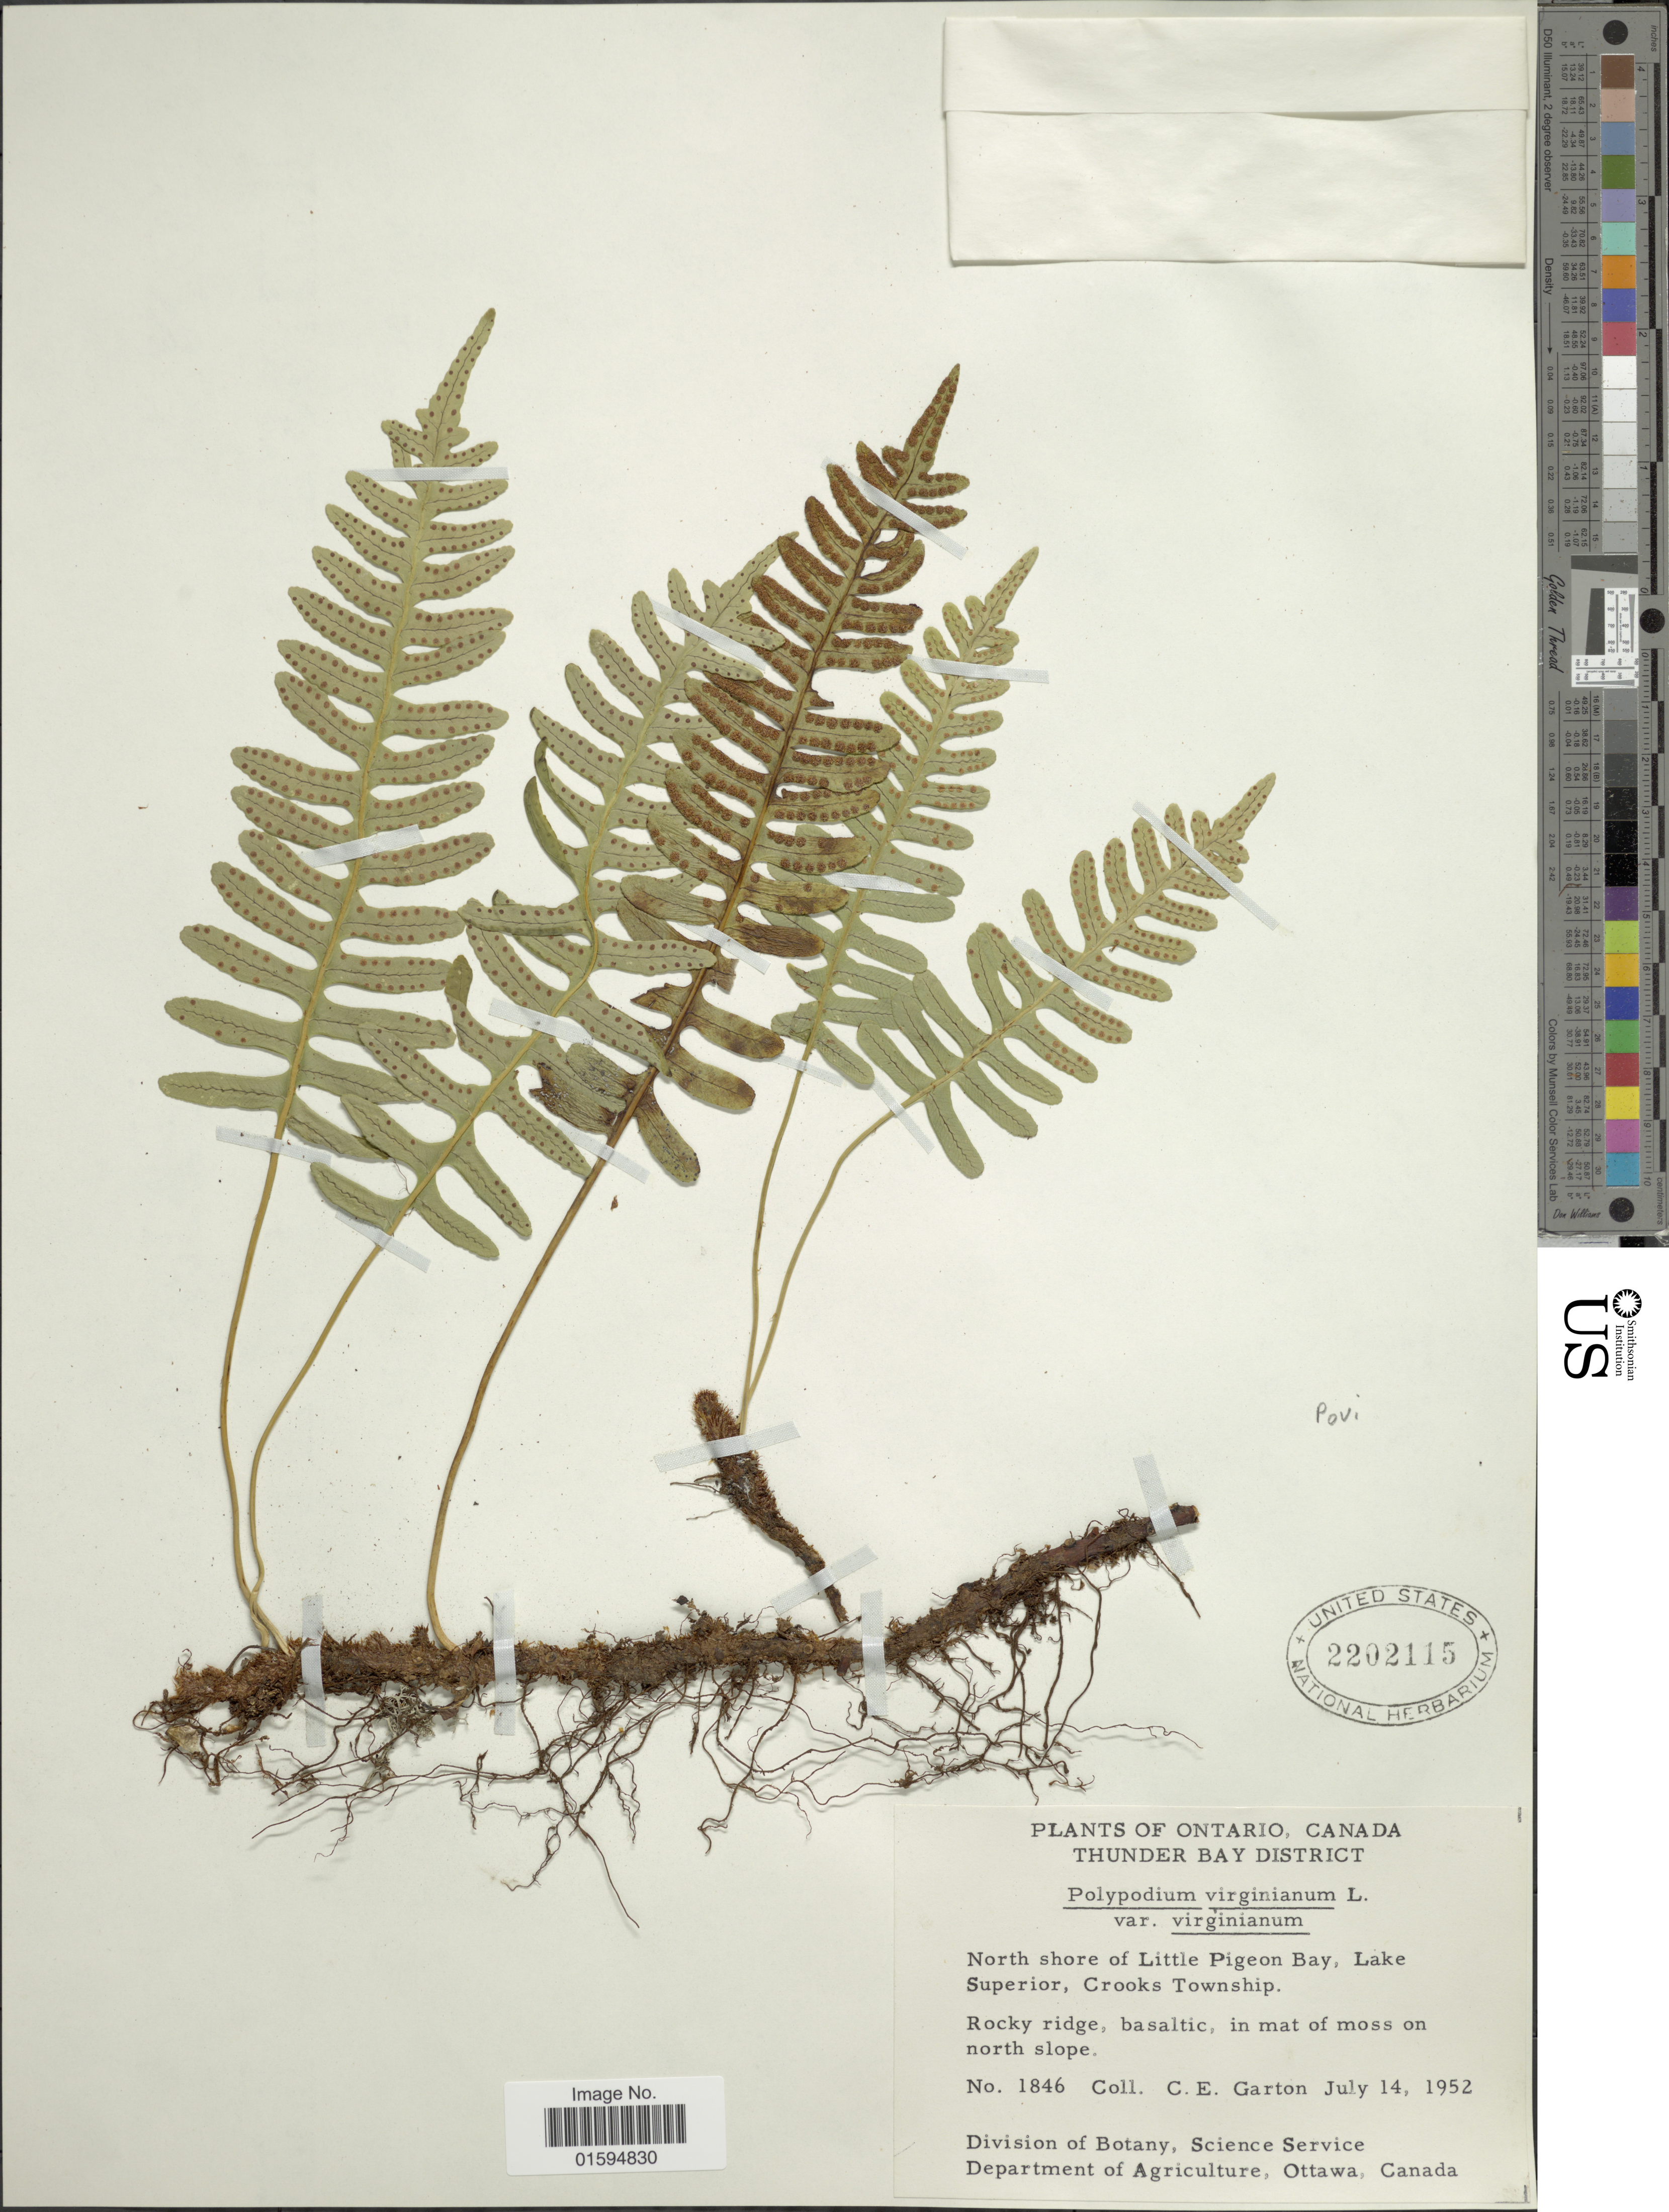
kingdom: Plantae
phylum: Tracheophyta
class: Polypodiopsida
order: Polypodiales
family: Polypodiaceae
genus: Polypodium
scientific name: Polypodium virginianum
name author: L.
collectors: C. E. Garton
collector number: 1846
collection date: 1952-07-14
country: Canada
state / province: Ontario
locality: Thinder Bay District, North shore of Little Pigeon Bay,Lake Superior, Crooks Township.Rocky Ridge, Basaltic, in mat of moss on north slope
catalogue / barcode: US 2202115